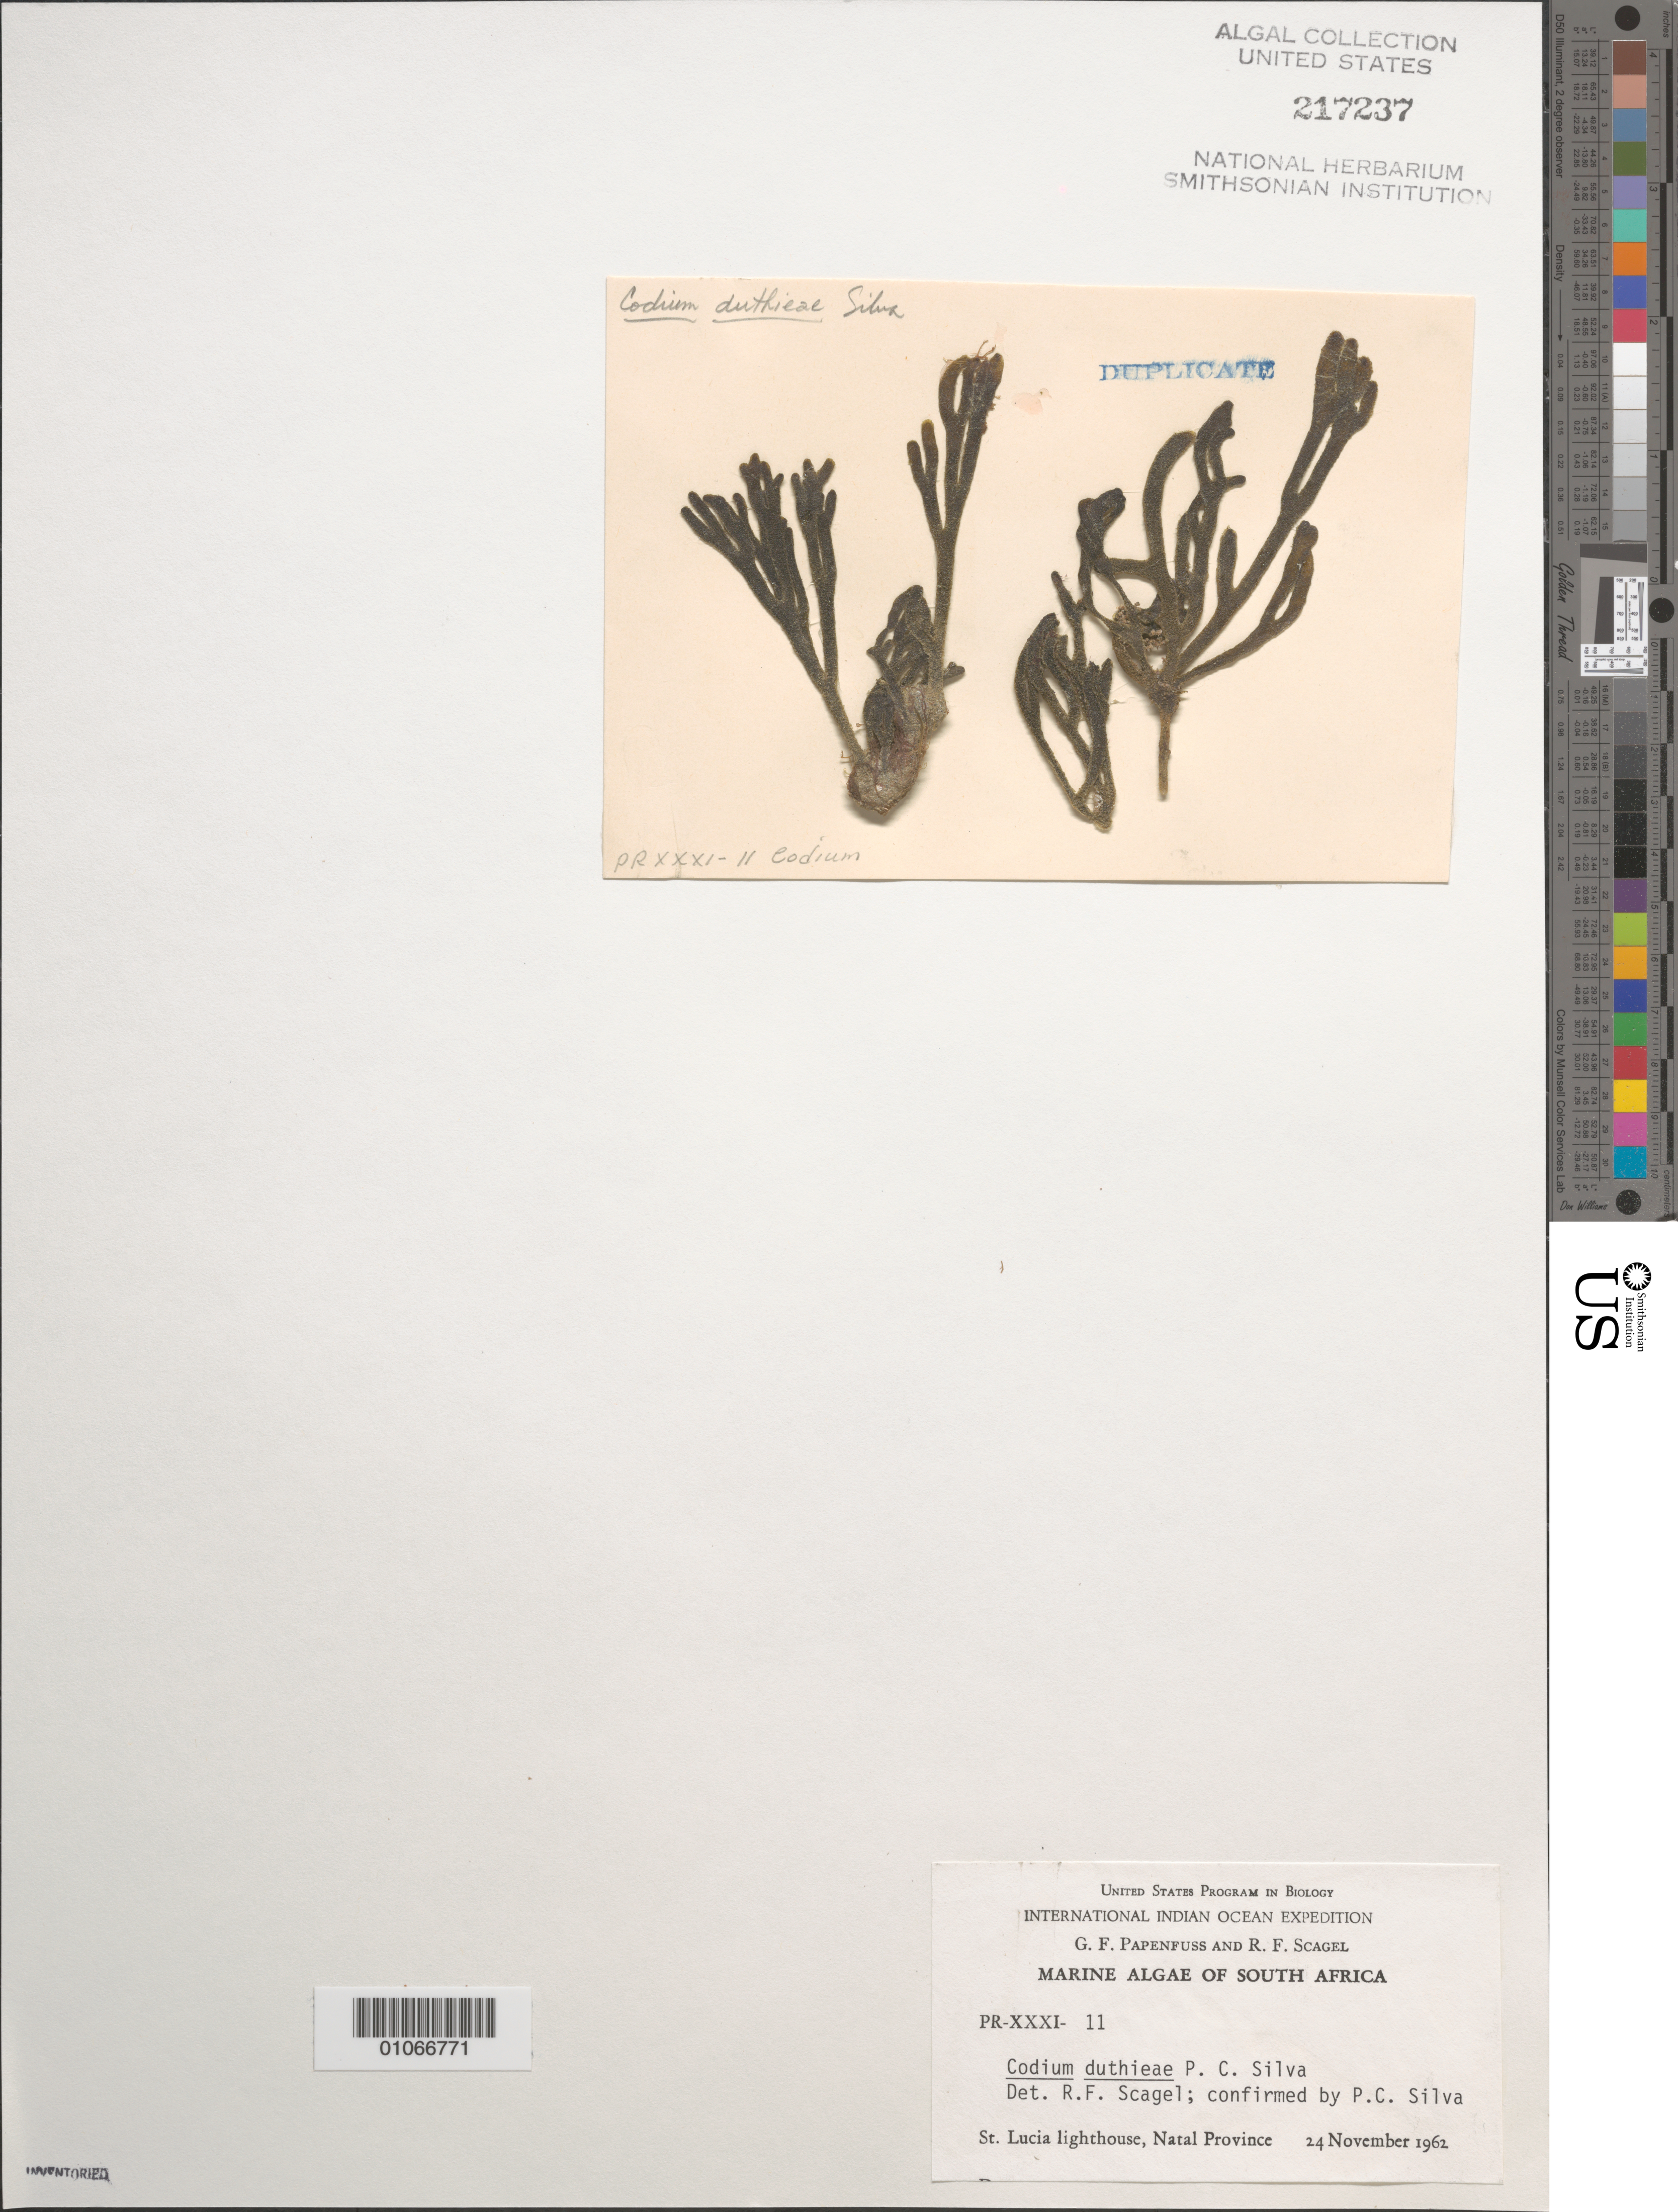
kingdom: Plantae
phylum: Chlorophyta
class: Ulvophyceae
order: Bryopsidales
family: Codiaceae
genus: Codium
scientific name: Codium duthieae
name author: P.C. Silva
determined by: Scagel, R. F.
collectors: G. Papenfuss & R. F. Scagel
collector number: PR-XXXI-11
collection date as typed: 24 Nov 1962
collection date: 1962-11-24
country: South Africa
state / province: KwaZulu-Natal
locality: St. Lucia lighthouse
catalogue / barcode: US 217237